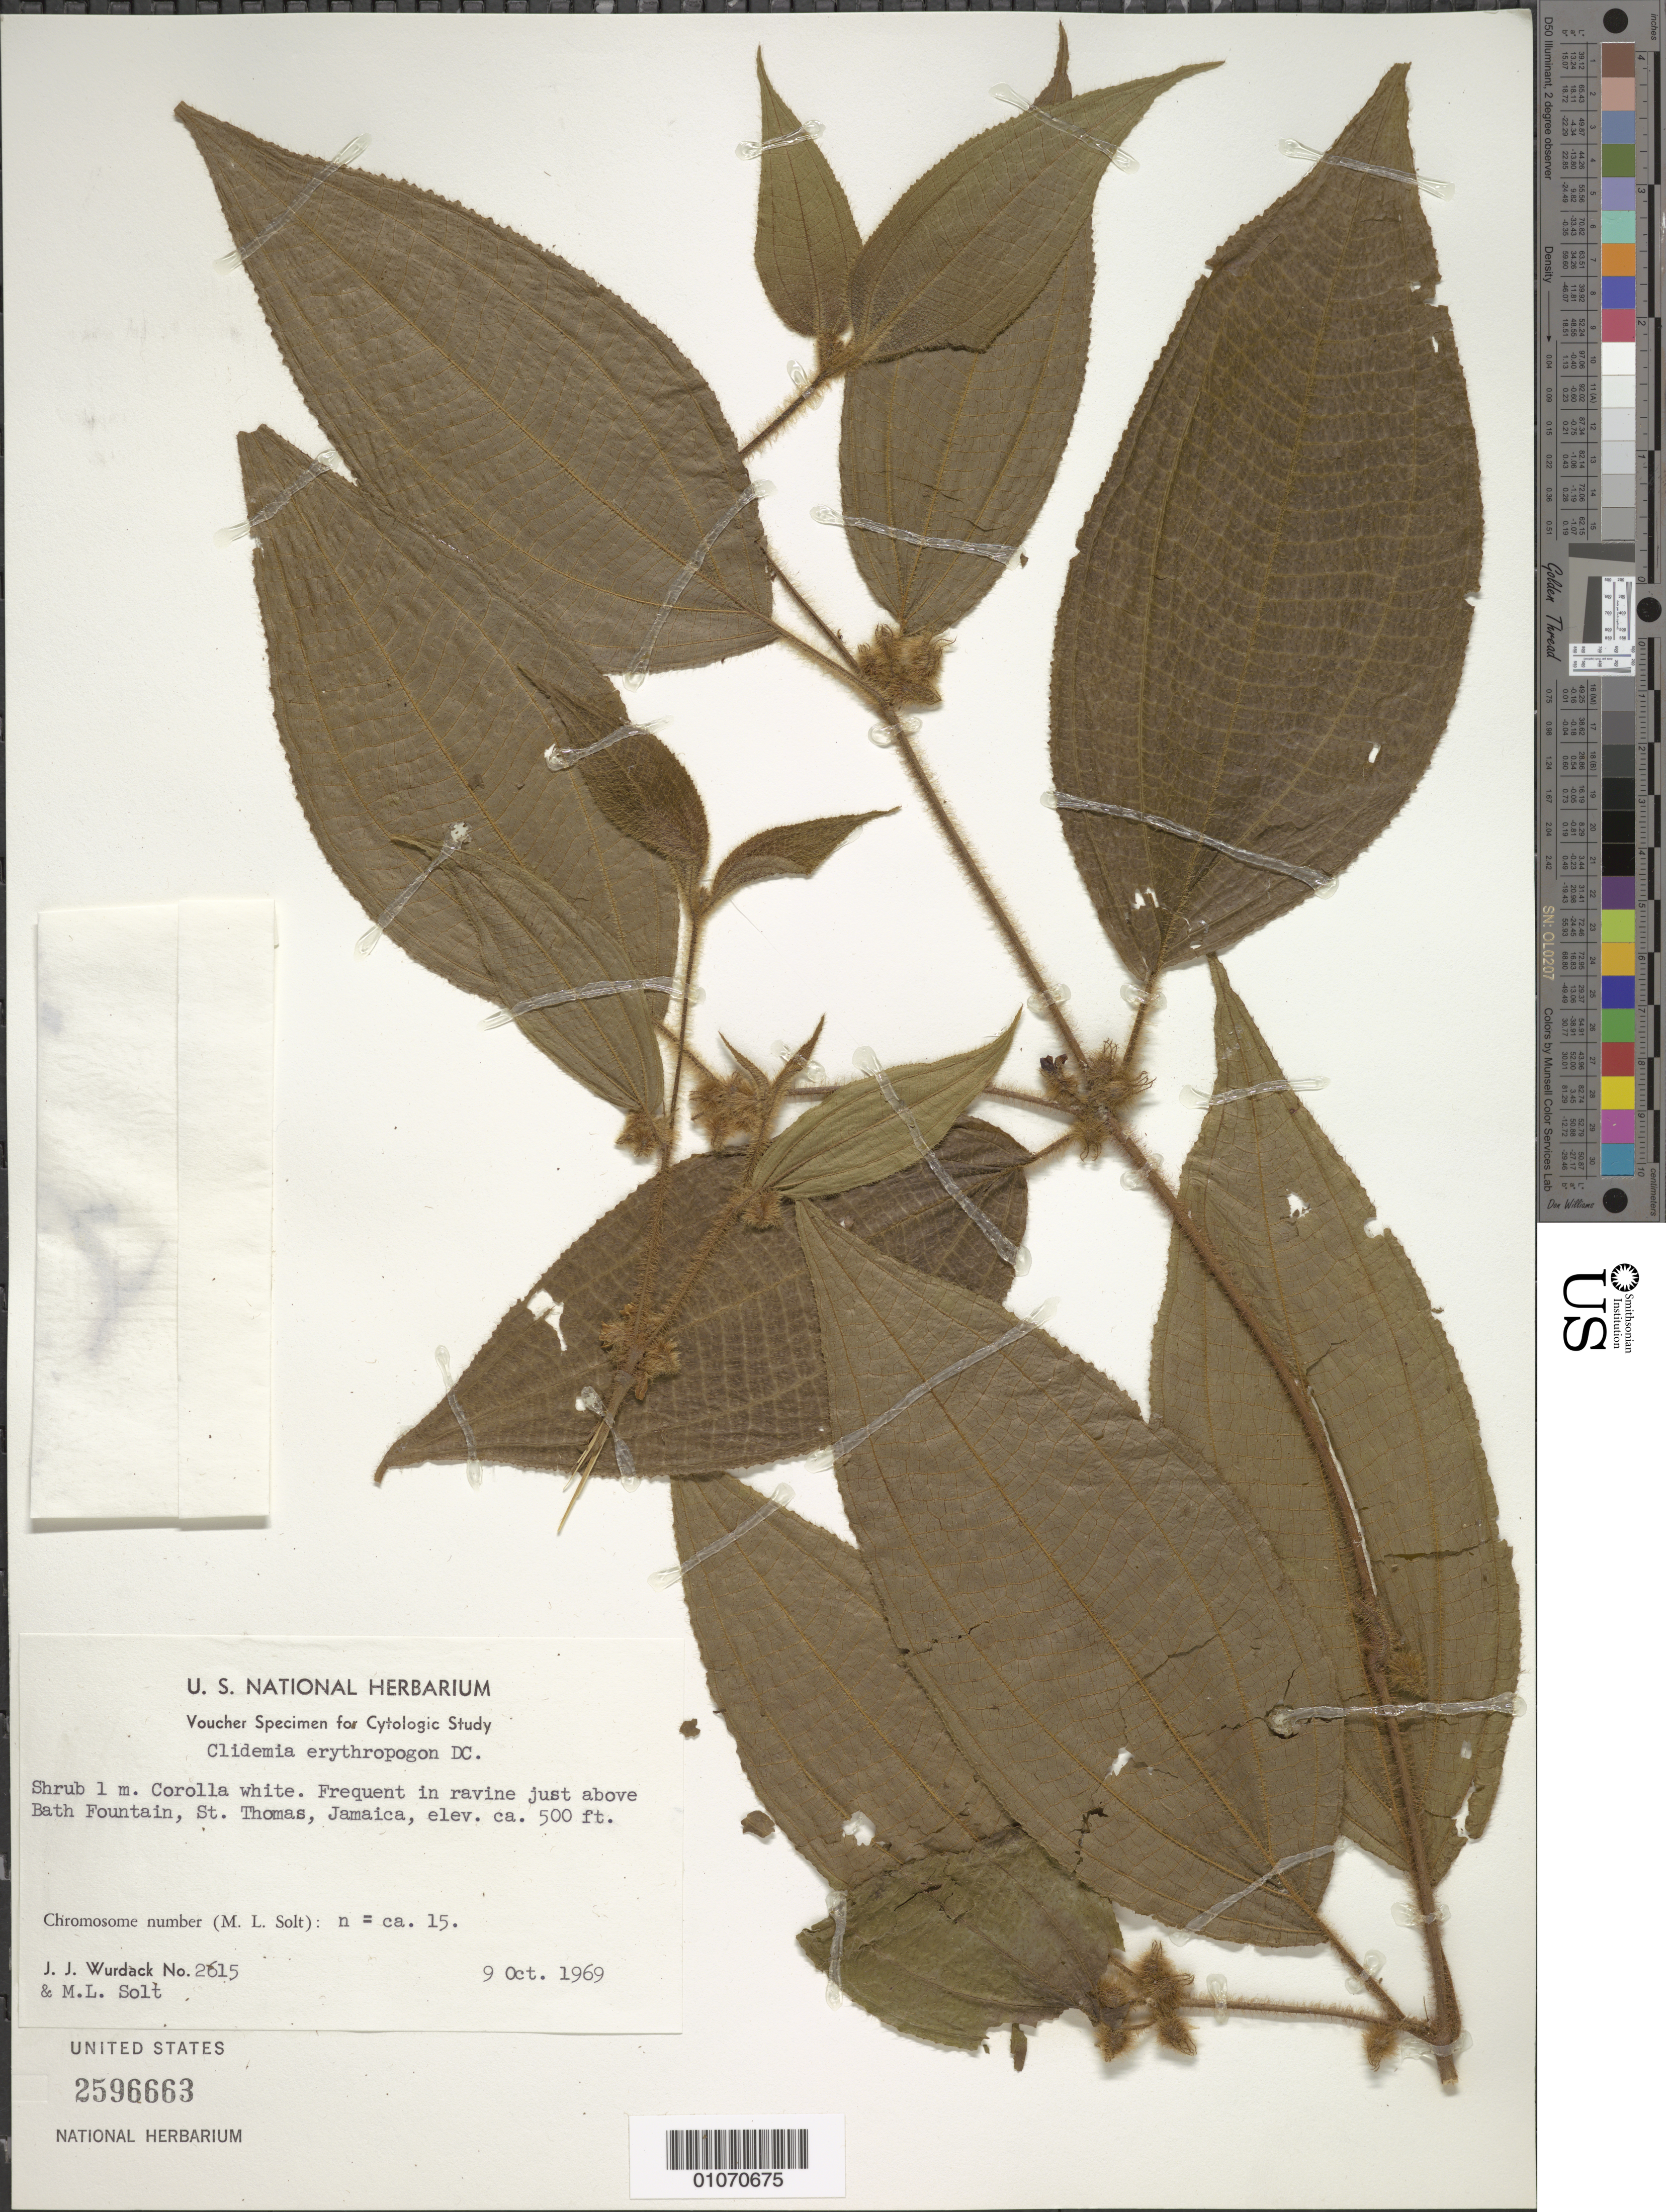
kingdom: Plantae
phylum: Tracheophyta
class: Magnoliopsida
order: Myrtales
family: Melastomataceae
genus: Clidemia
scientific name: Clidemia erythropogon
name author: DC.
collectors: J. J. Wurdack & M. Solt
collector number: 2615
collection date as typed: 09 Oct 1969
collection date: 1969-10-09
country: Jamaica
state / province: Saint Thomas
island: Jamaica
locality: Bath Fountain, just above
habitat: Frequent in ravine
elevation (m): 152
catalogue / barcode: US 2596663